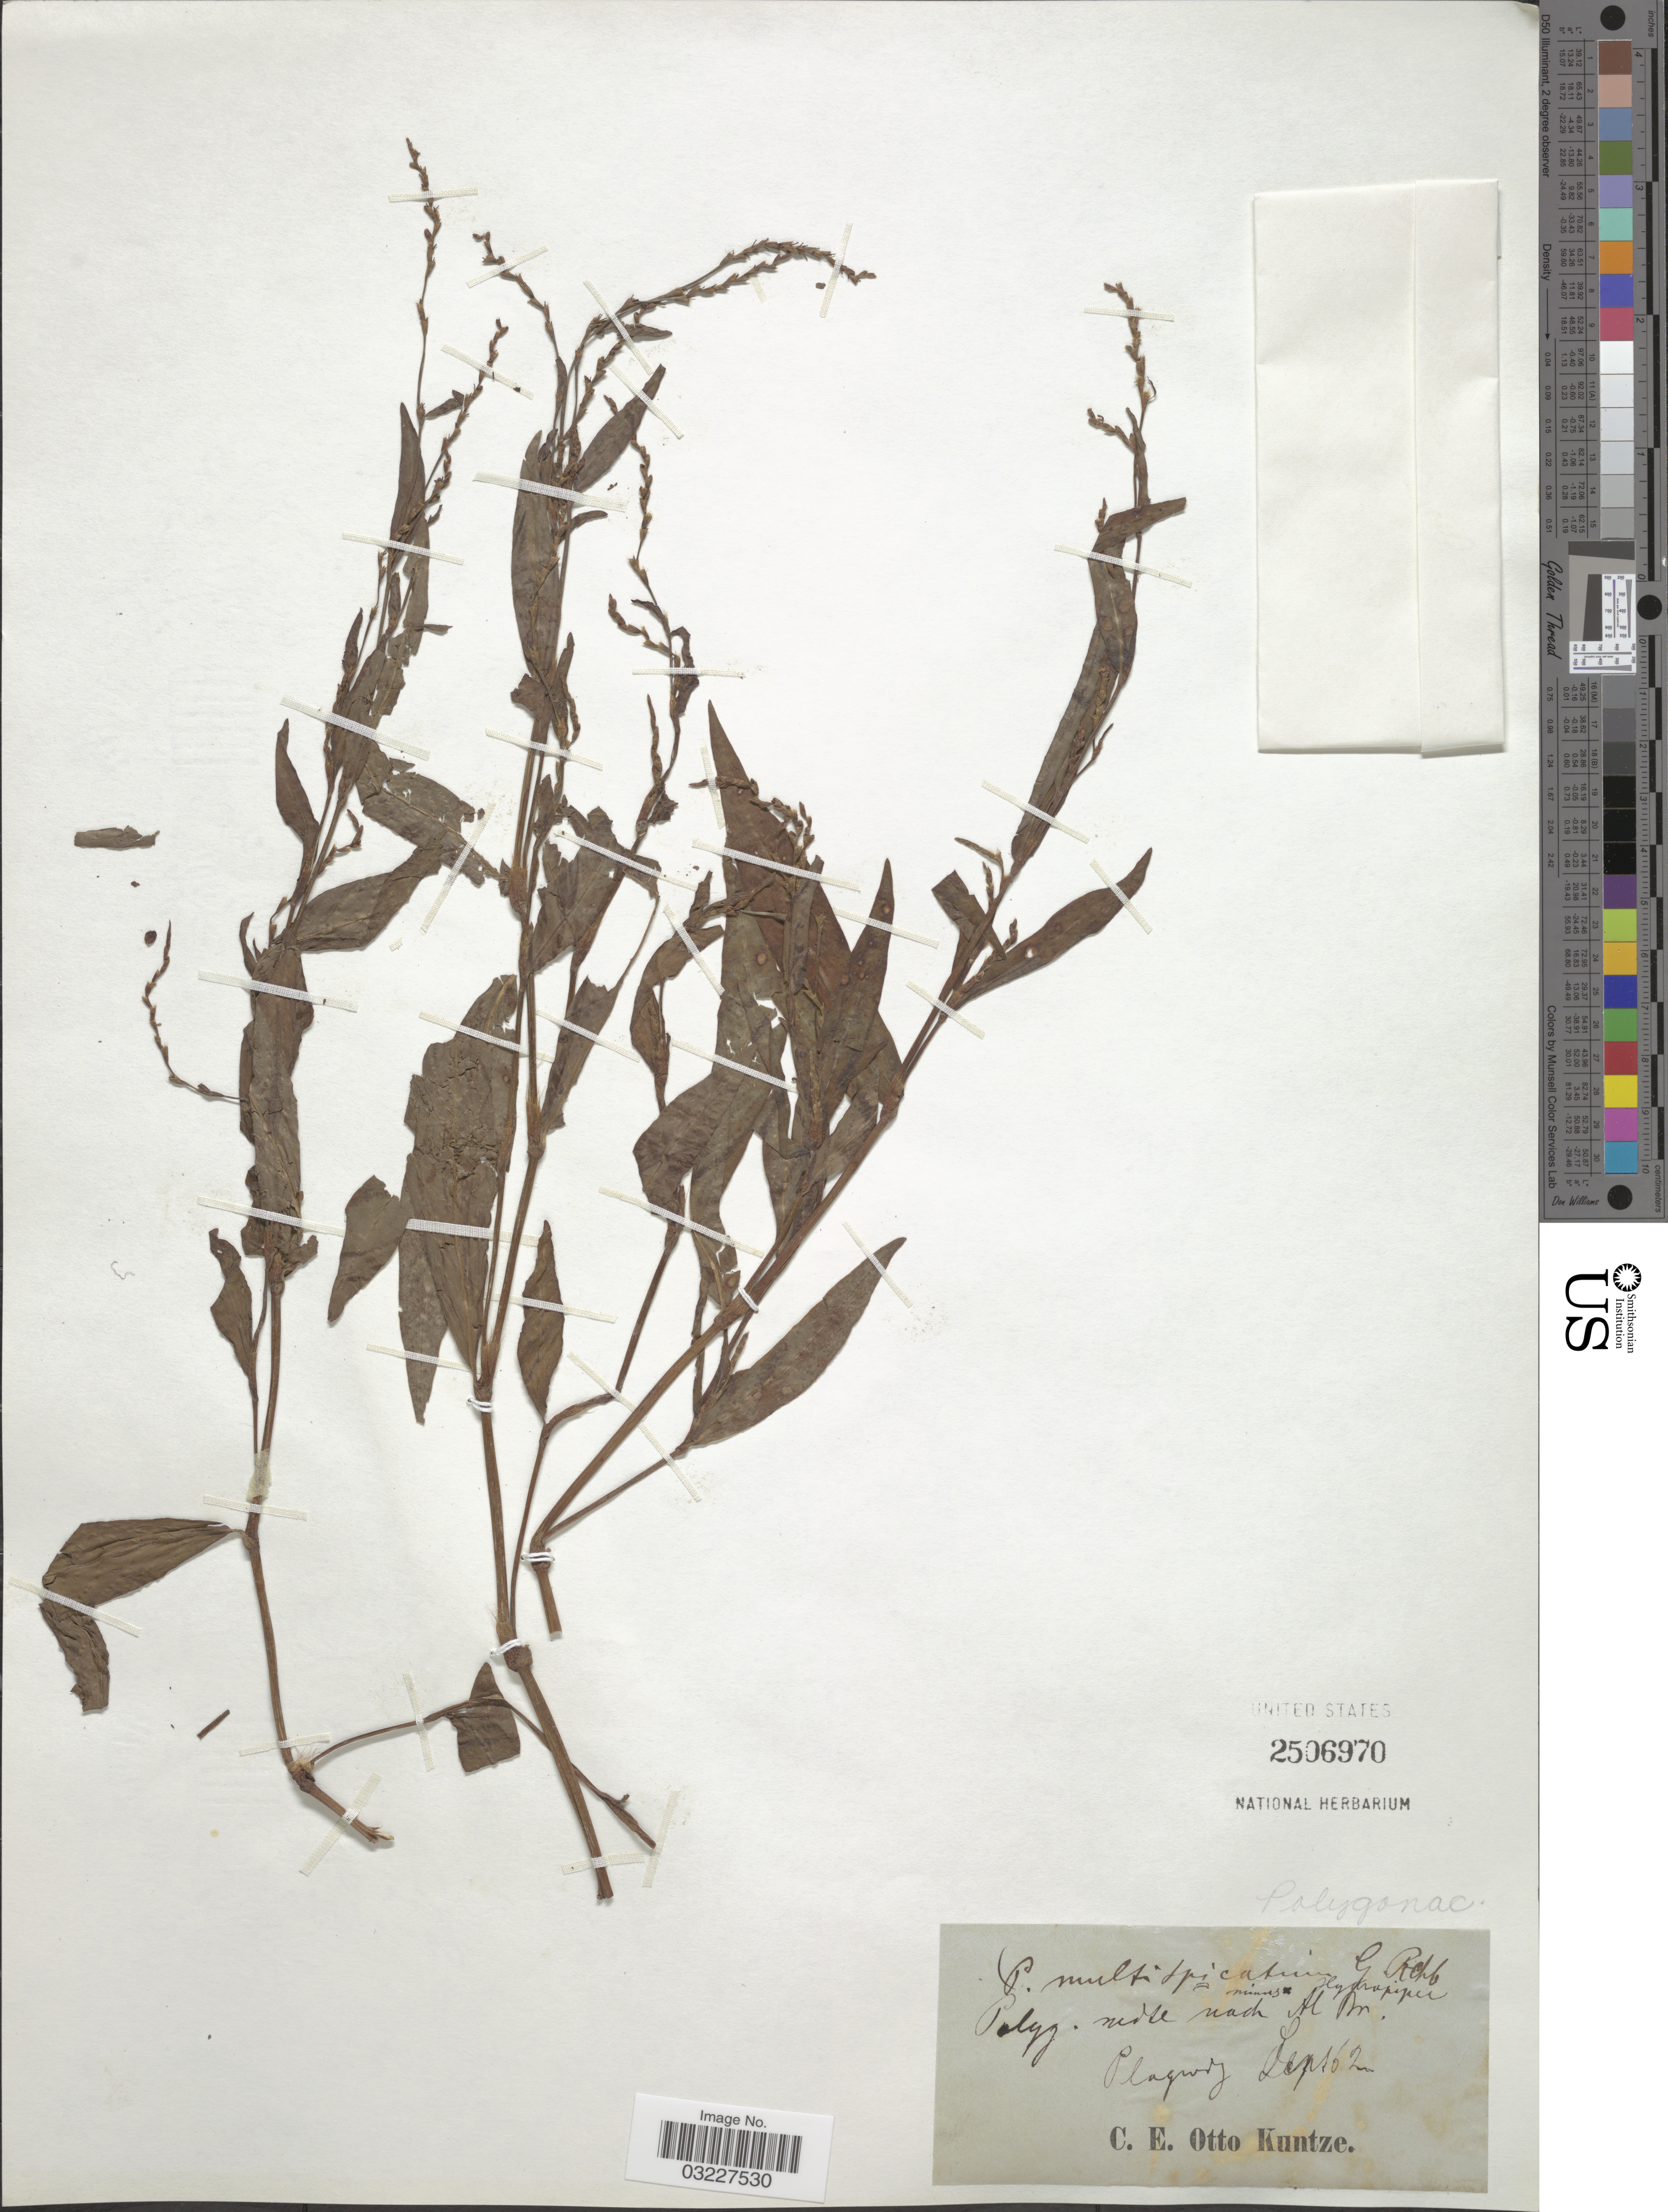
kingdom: Plantae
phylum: Tracheophyta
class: Magnoliopsida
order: Caryophyllales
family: Polygonaceae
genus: Polygonum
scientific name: Polygonum mite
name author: Schrank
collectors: C.E.O. Kuntze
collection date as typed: Transcribed d/m/y: /9/62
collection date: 1862-09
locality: Plagury [interpreted].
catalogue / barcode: US 2506970